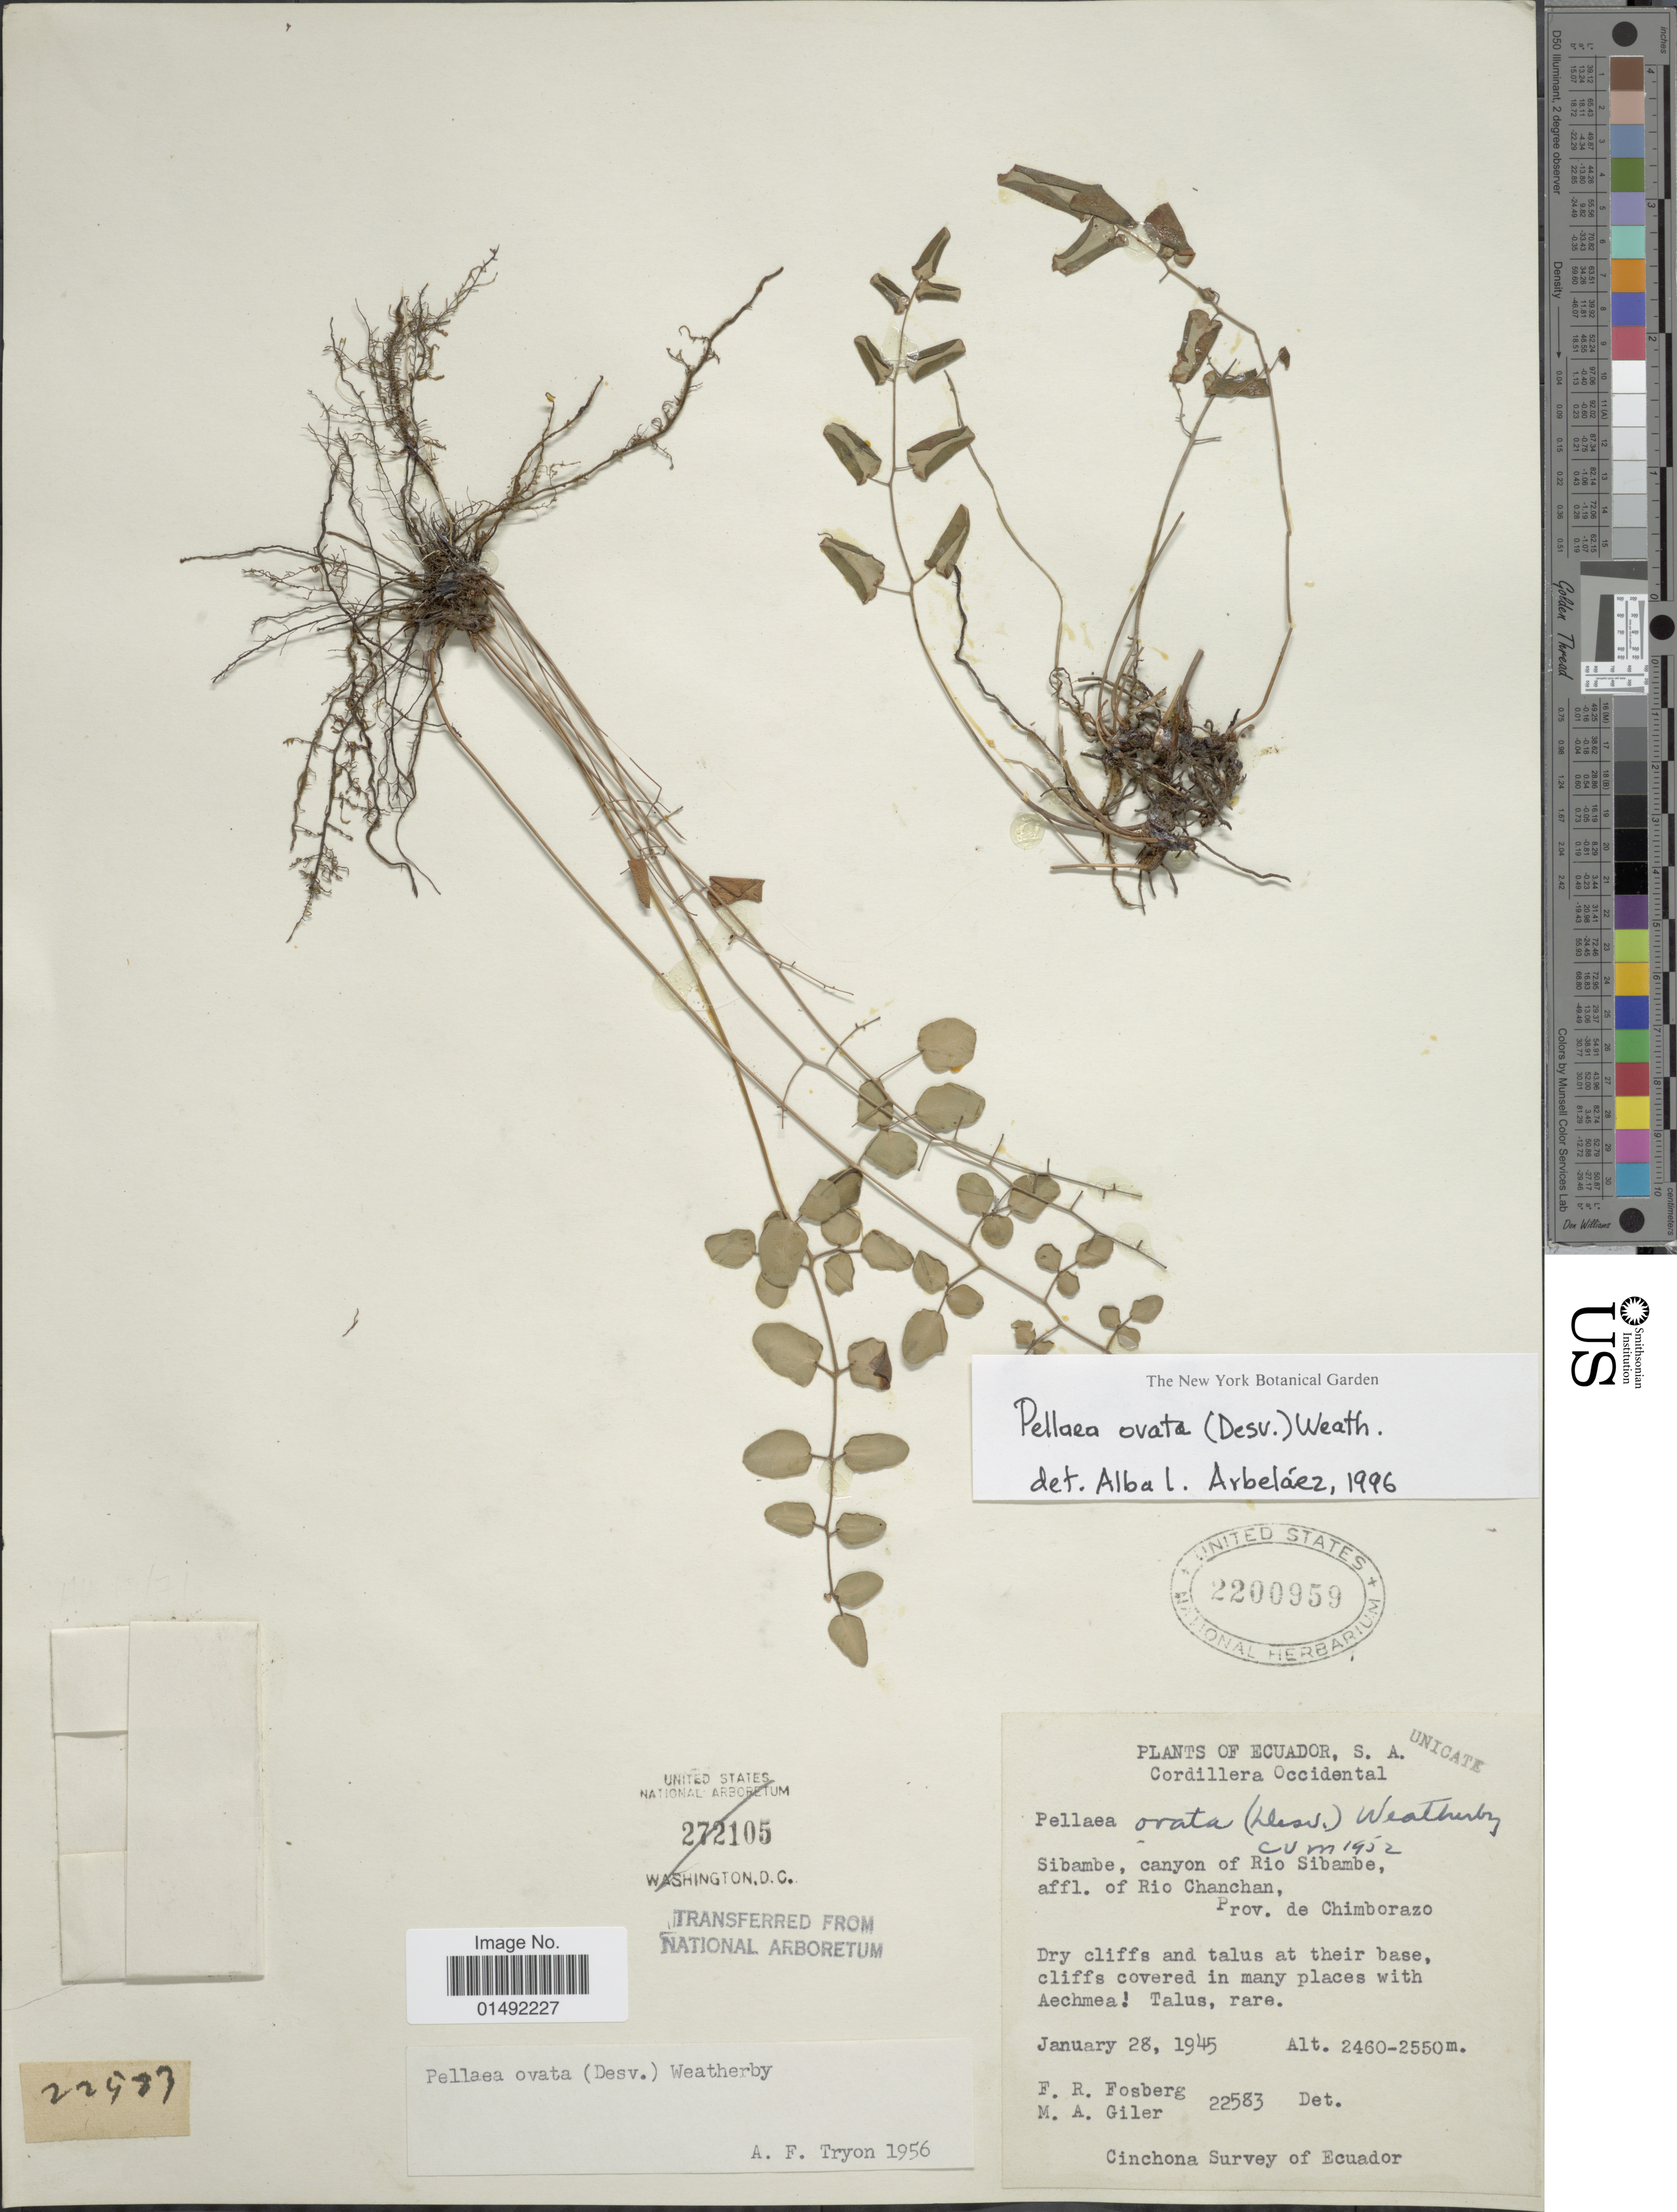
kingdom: Plantae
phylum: Tracheophyta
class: Polypodiopsida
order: Polypodiales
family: Pteridaceae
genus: Pellaea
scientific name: Pellaea ovata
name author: (Desv.) Weath.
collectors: F. R. Fosberg & M. Giler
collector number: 22583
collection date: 1945-01-28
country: Ecuador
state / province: Chimborazo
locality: Cordillera Occidental, Sibambe, canyon of Rio Sibambe, affl of Rio Chanchan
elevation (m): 2460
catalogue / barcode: US 2200959